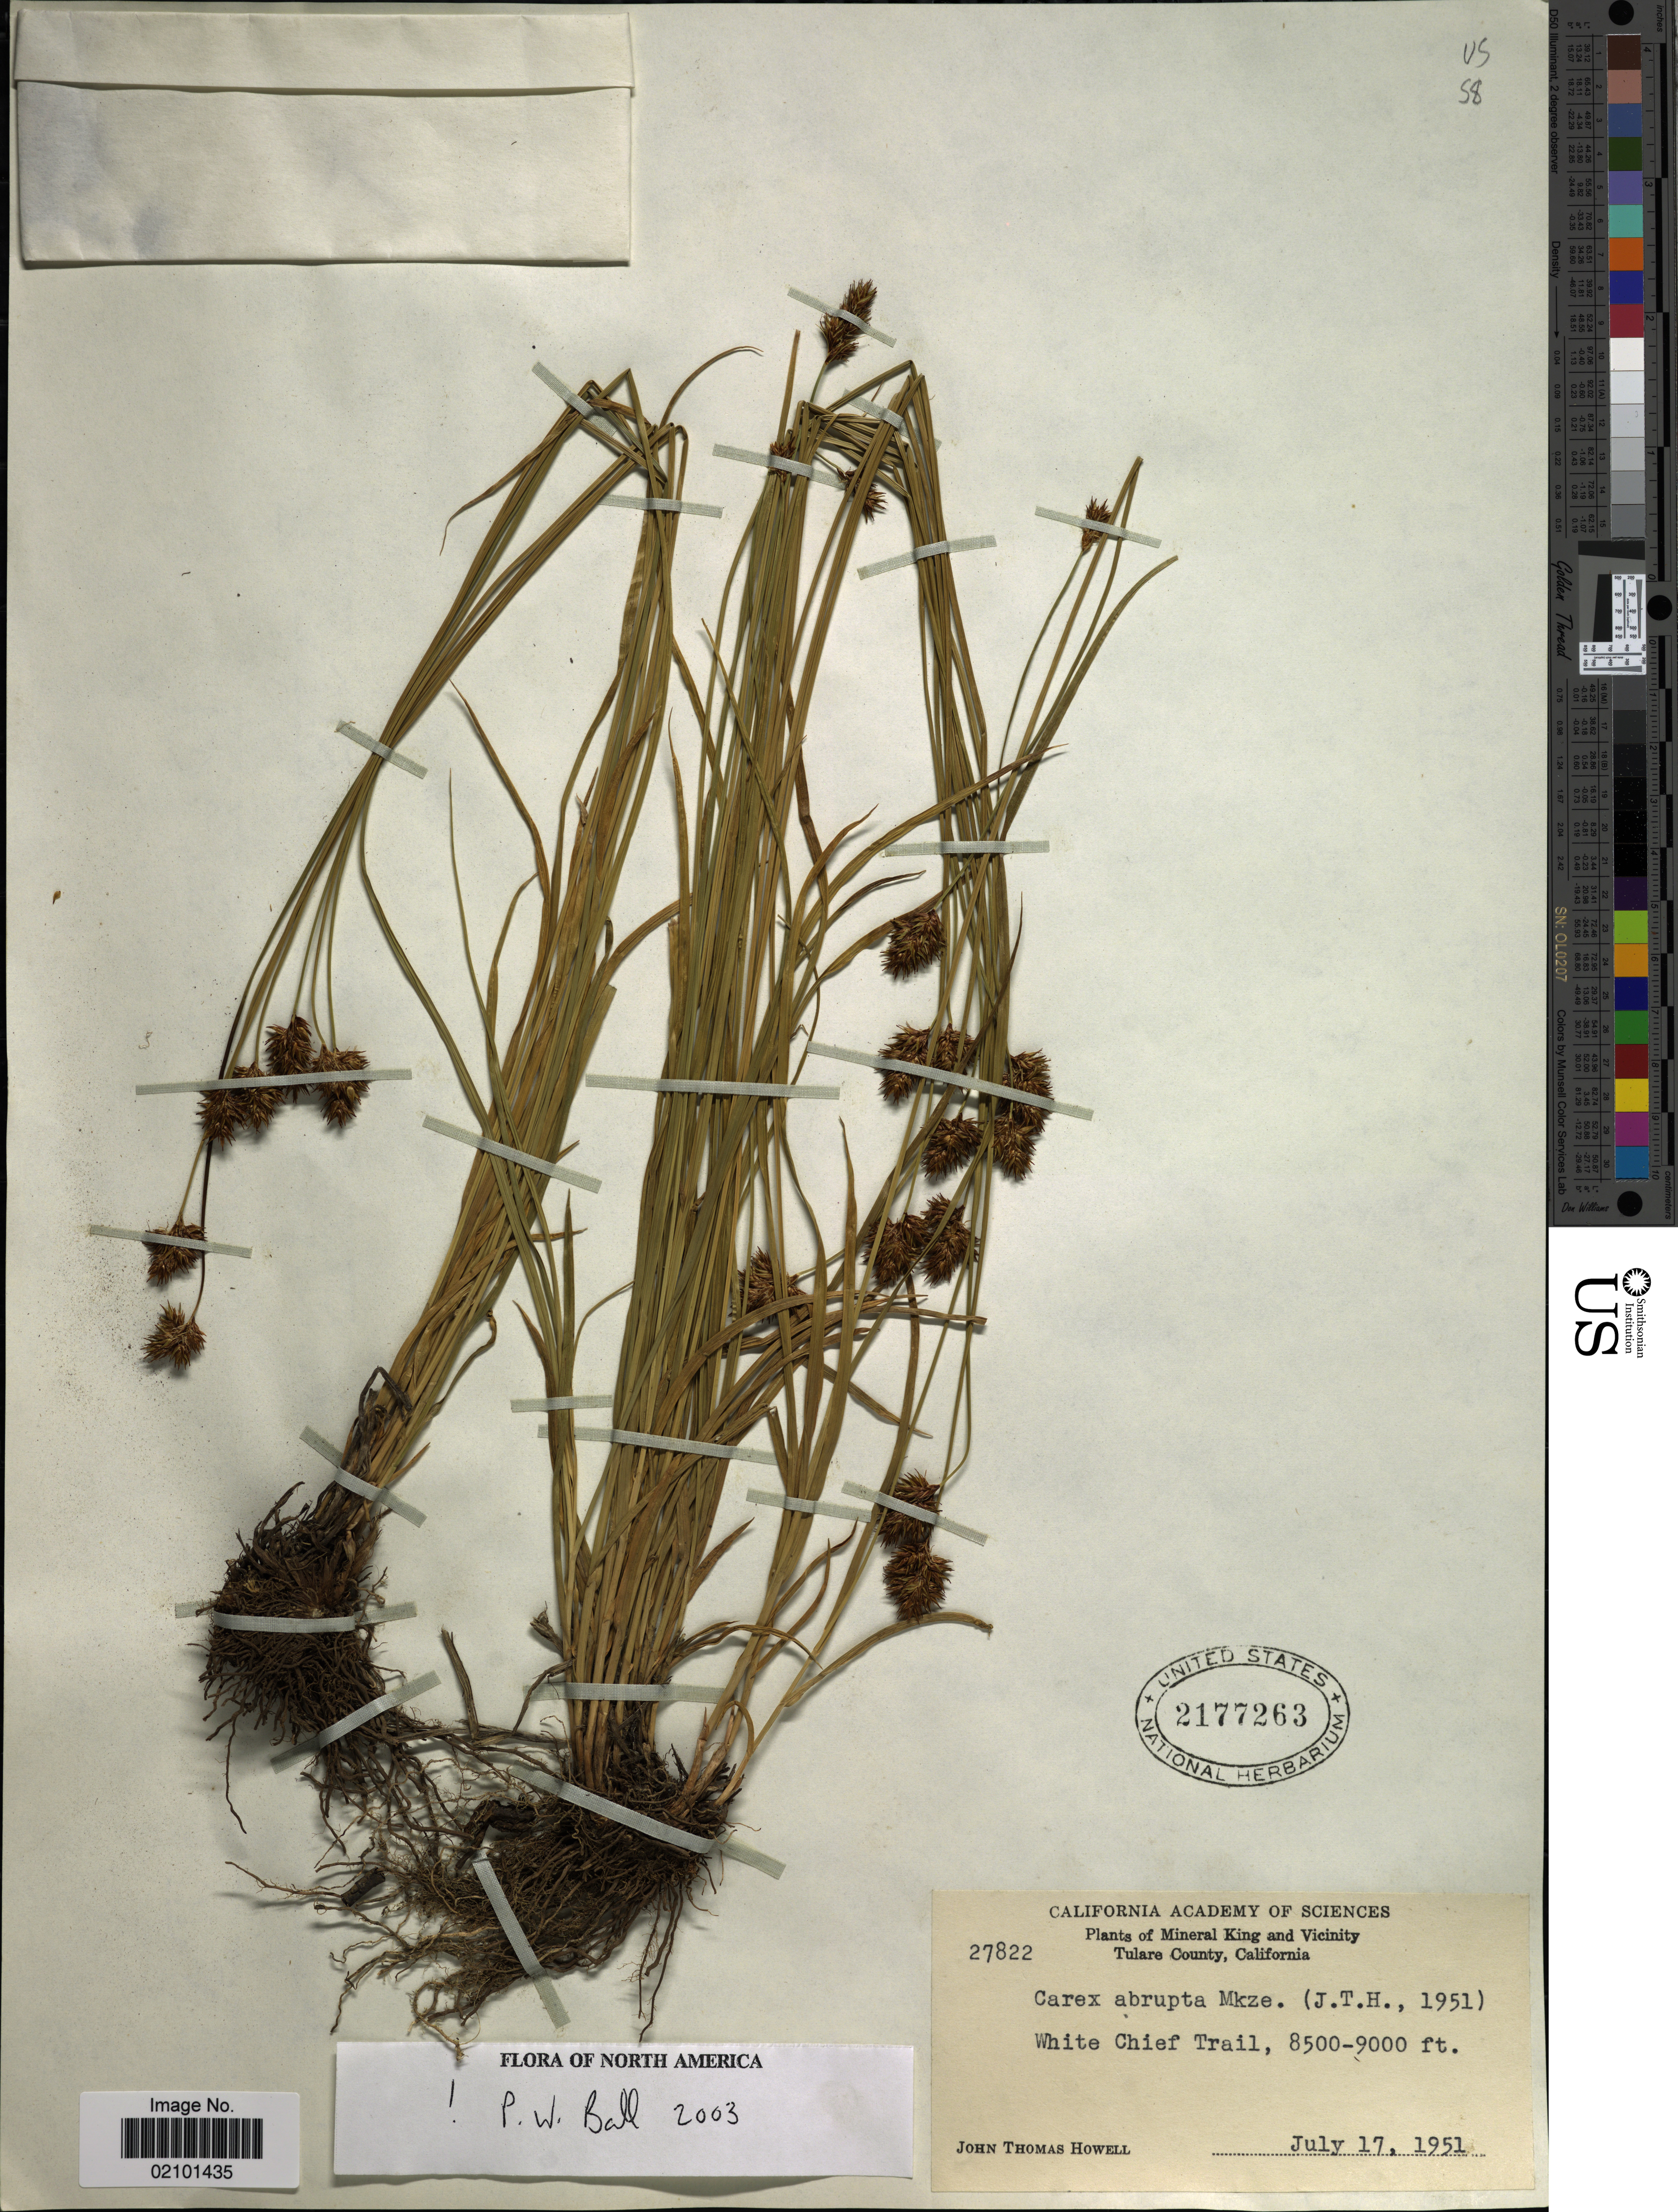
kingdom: Plantae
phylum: Tracheophyta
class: Liliopsida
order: Poales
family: Cyperaceae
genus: Carex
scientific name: Carex abrupta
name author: Mack.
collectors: J. T. Howell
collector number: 27822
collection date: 1951-07-17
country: United States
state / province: California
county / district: Tulare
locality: Mineral King and Vicinity Tulare County. White Chief Trail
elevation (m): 2591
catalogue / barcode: US 2177263